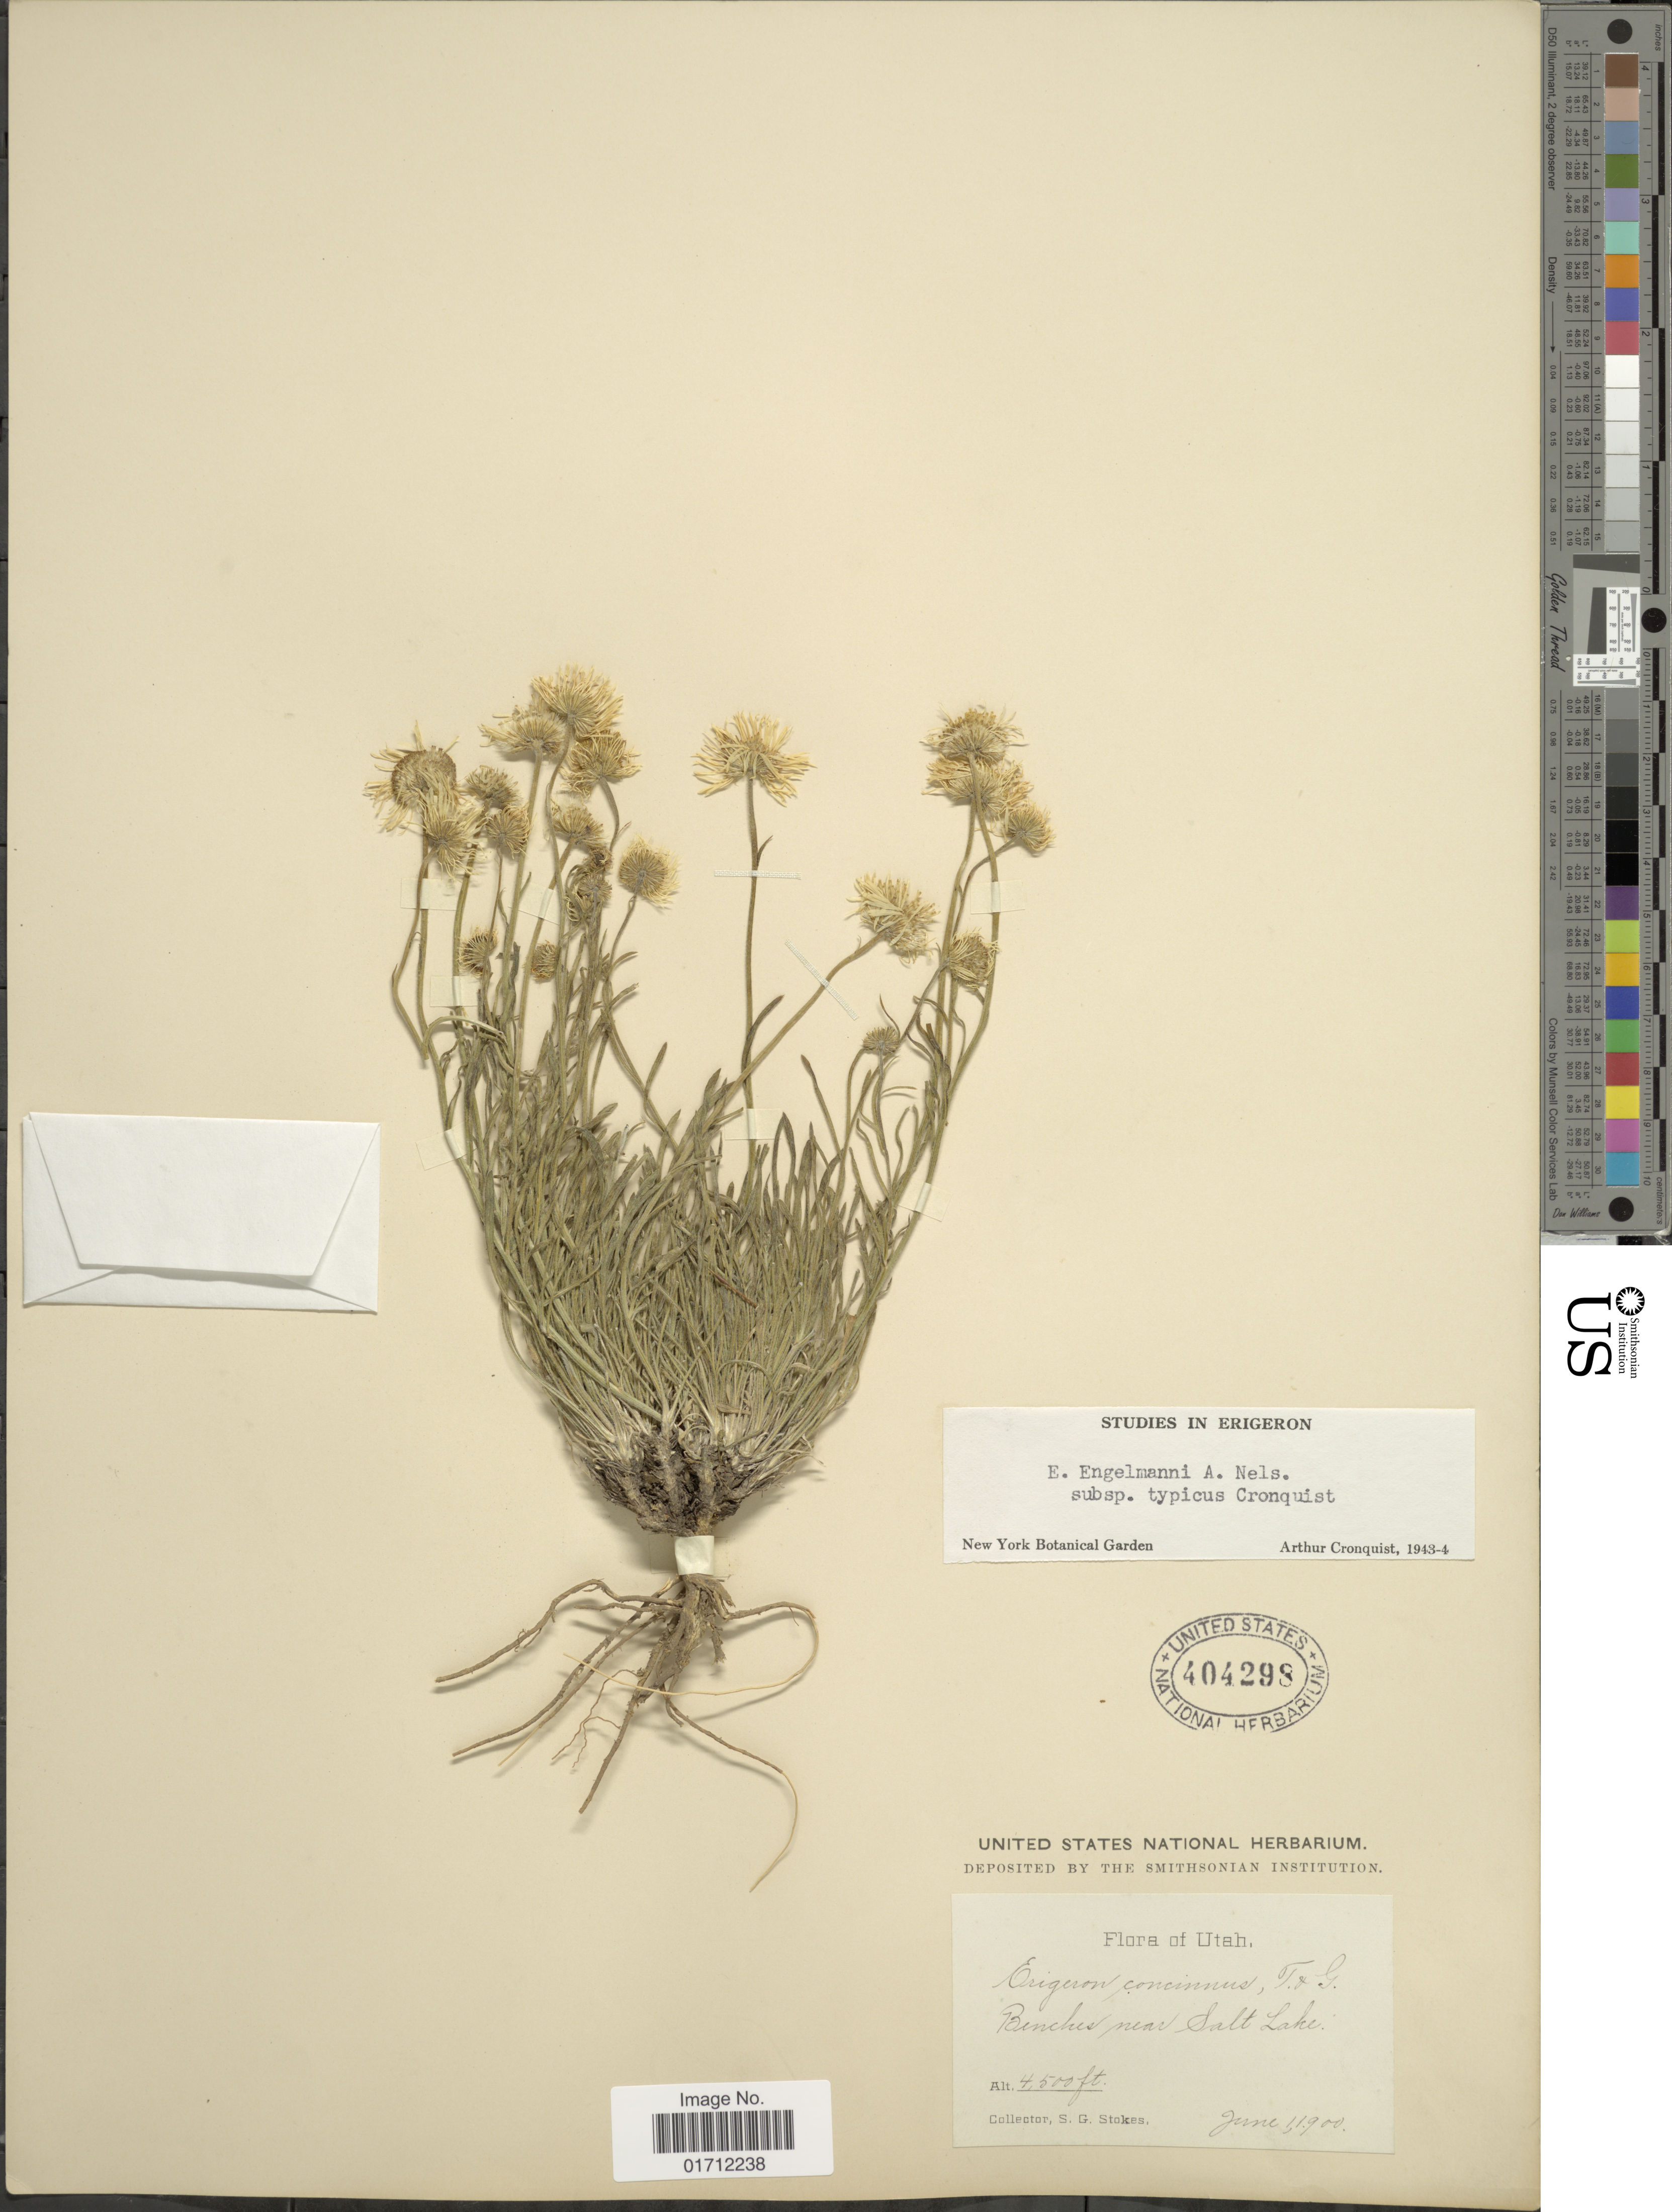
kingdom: Plantae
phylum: Tracheophyta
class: Magnoliopsida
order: Asterales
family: Asteraceae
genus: Erigeron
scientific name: Erigeron engelmannii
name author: A. Nelson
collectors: S. G. Stokes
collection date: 1900-06-01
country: United States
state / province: Utah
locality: Binches, near Salt Lake.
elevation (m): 1372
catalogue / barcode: US 404298